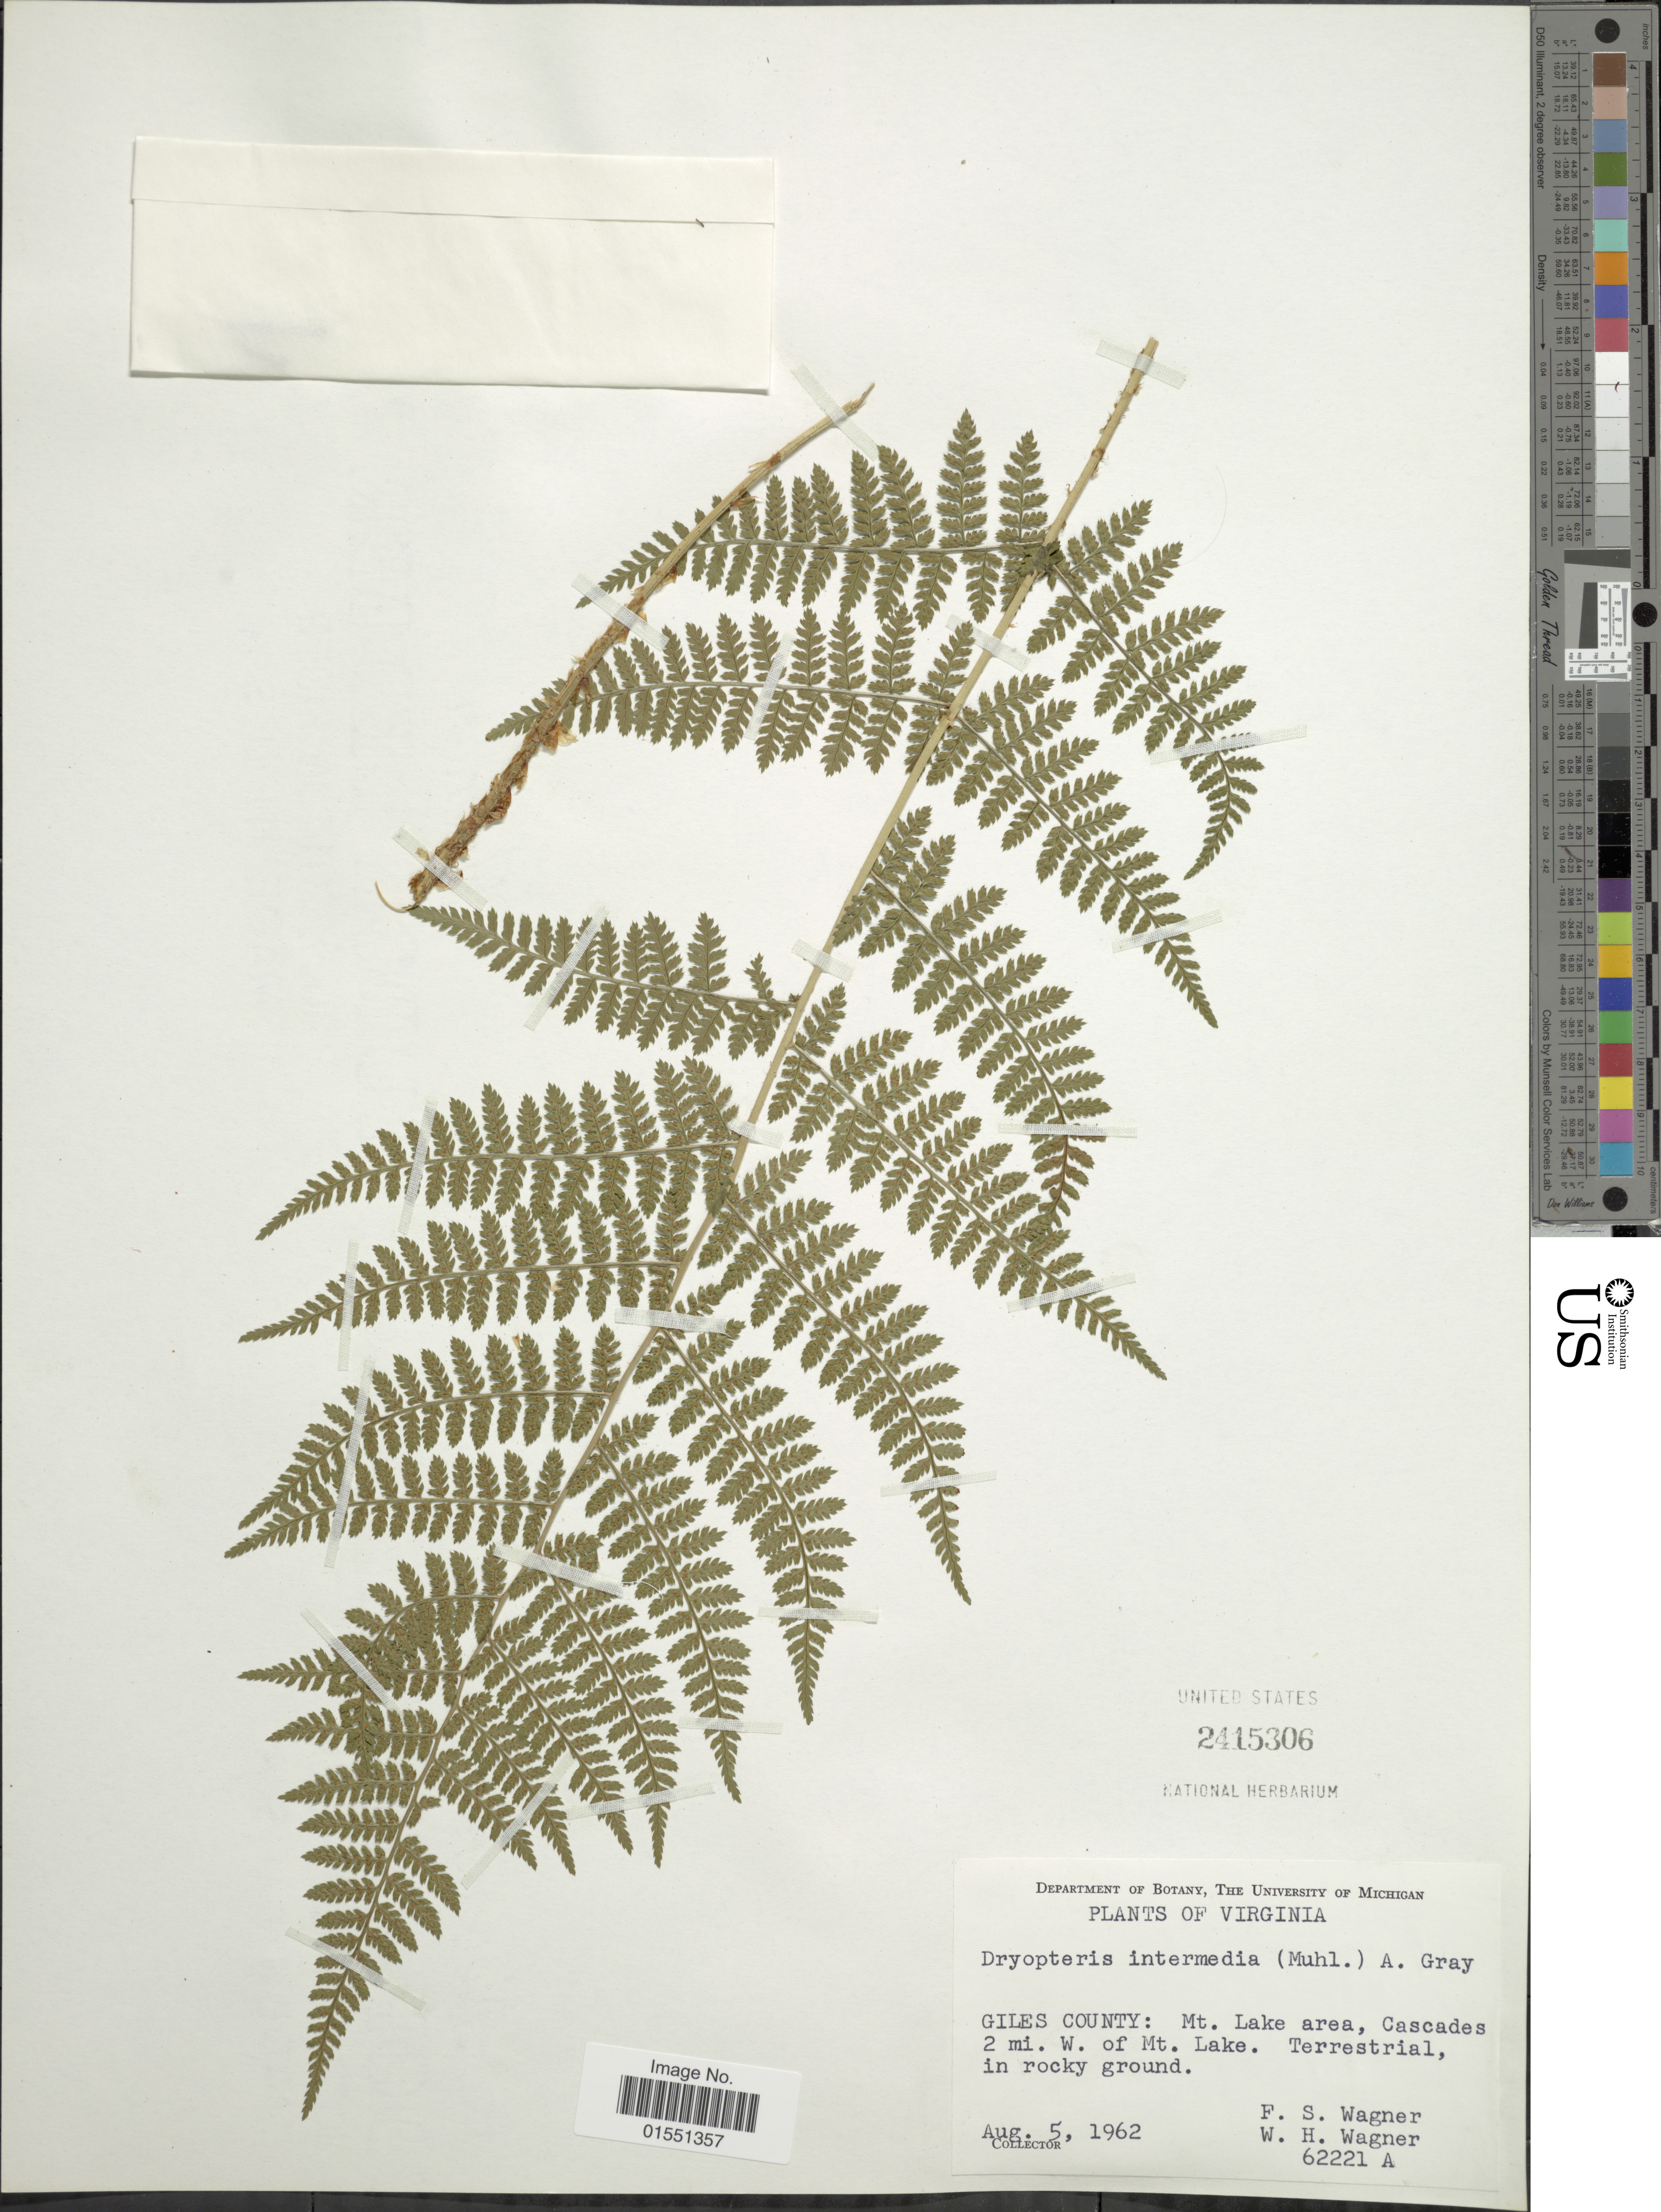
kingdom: Plantae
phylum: Tracheophyta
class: Polypodiopsida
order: Polypodiales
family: Dryopteridaceae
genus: Dryopteris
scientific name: Dryopteris intermedia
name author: (Muhl.) A. Gray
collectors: F. S. Wagner & W. H. Wagner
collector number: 62221 A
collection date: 1962-08-05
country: United States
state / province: Virginia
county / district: Giles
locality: Mt. Lake area, Cascades 2 mi. W. of Mt. Lake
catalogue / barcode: US 2415306